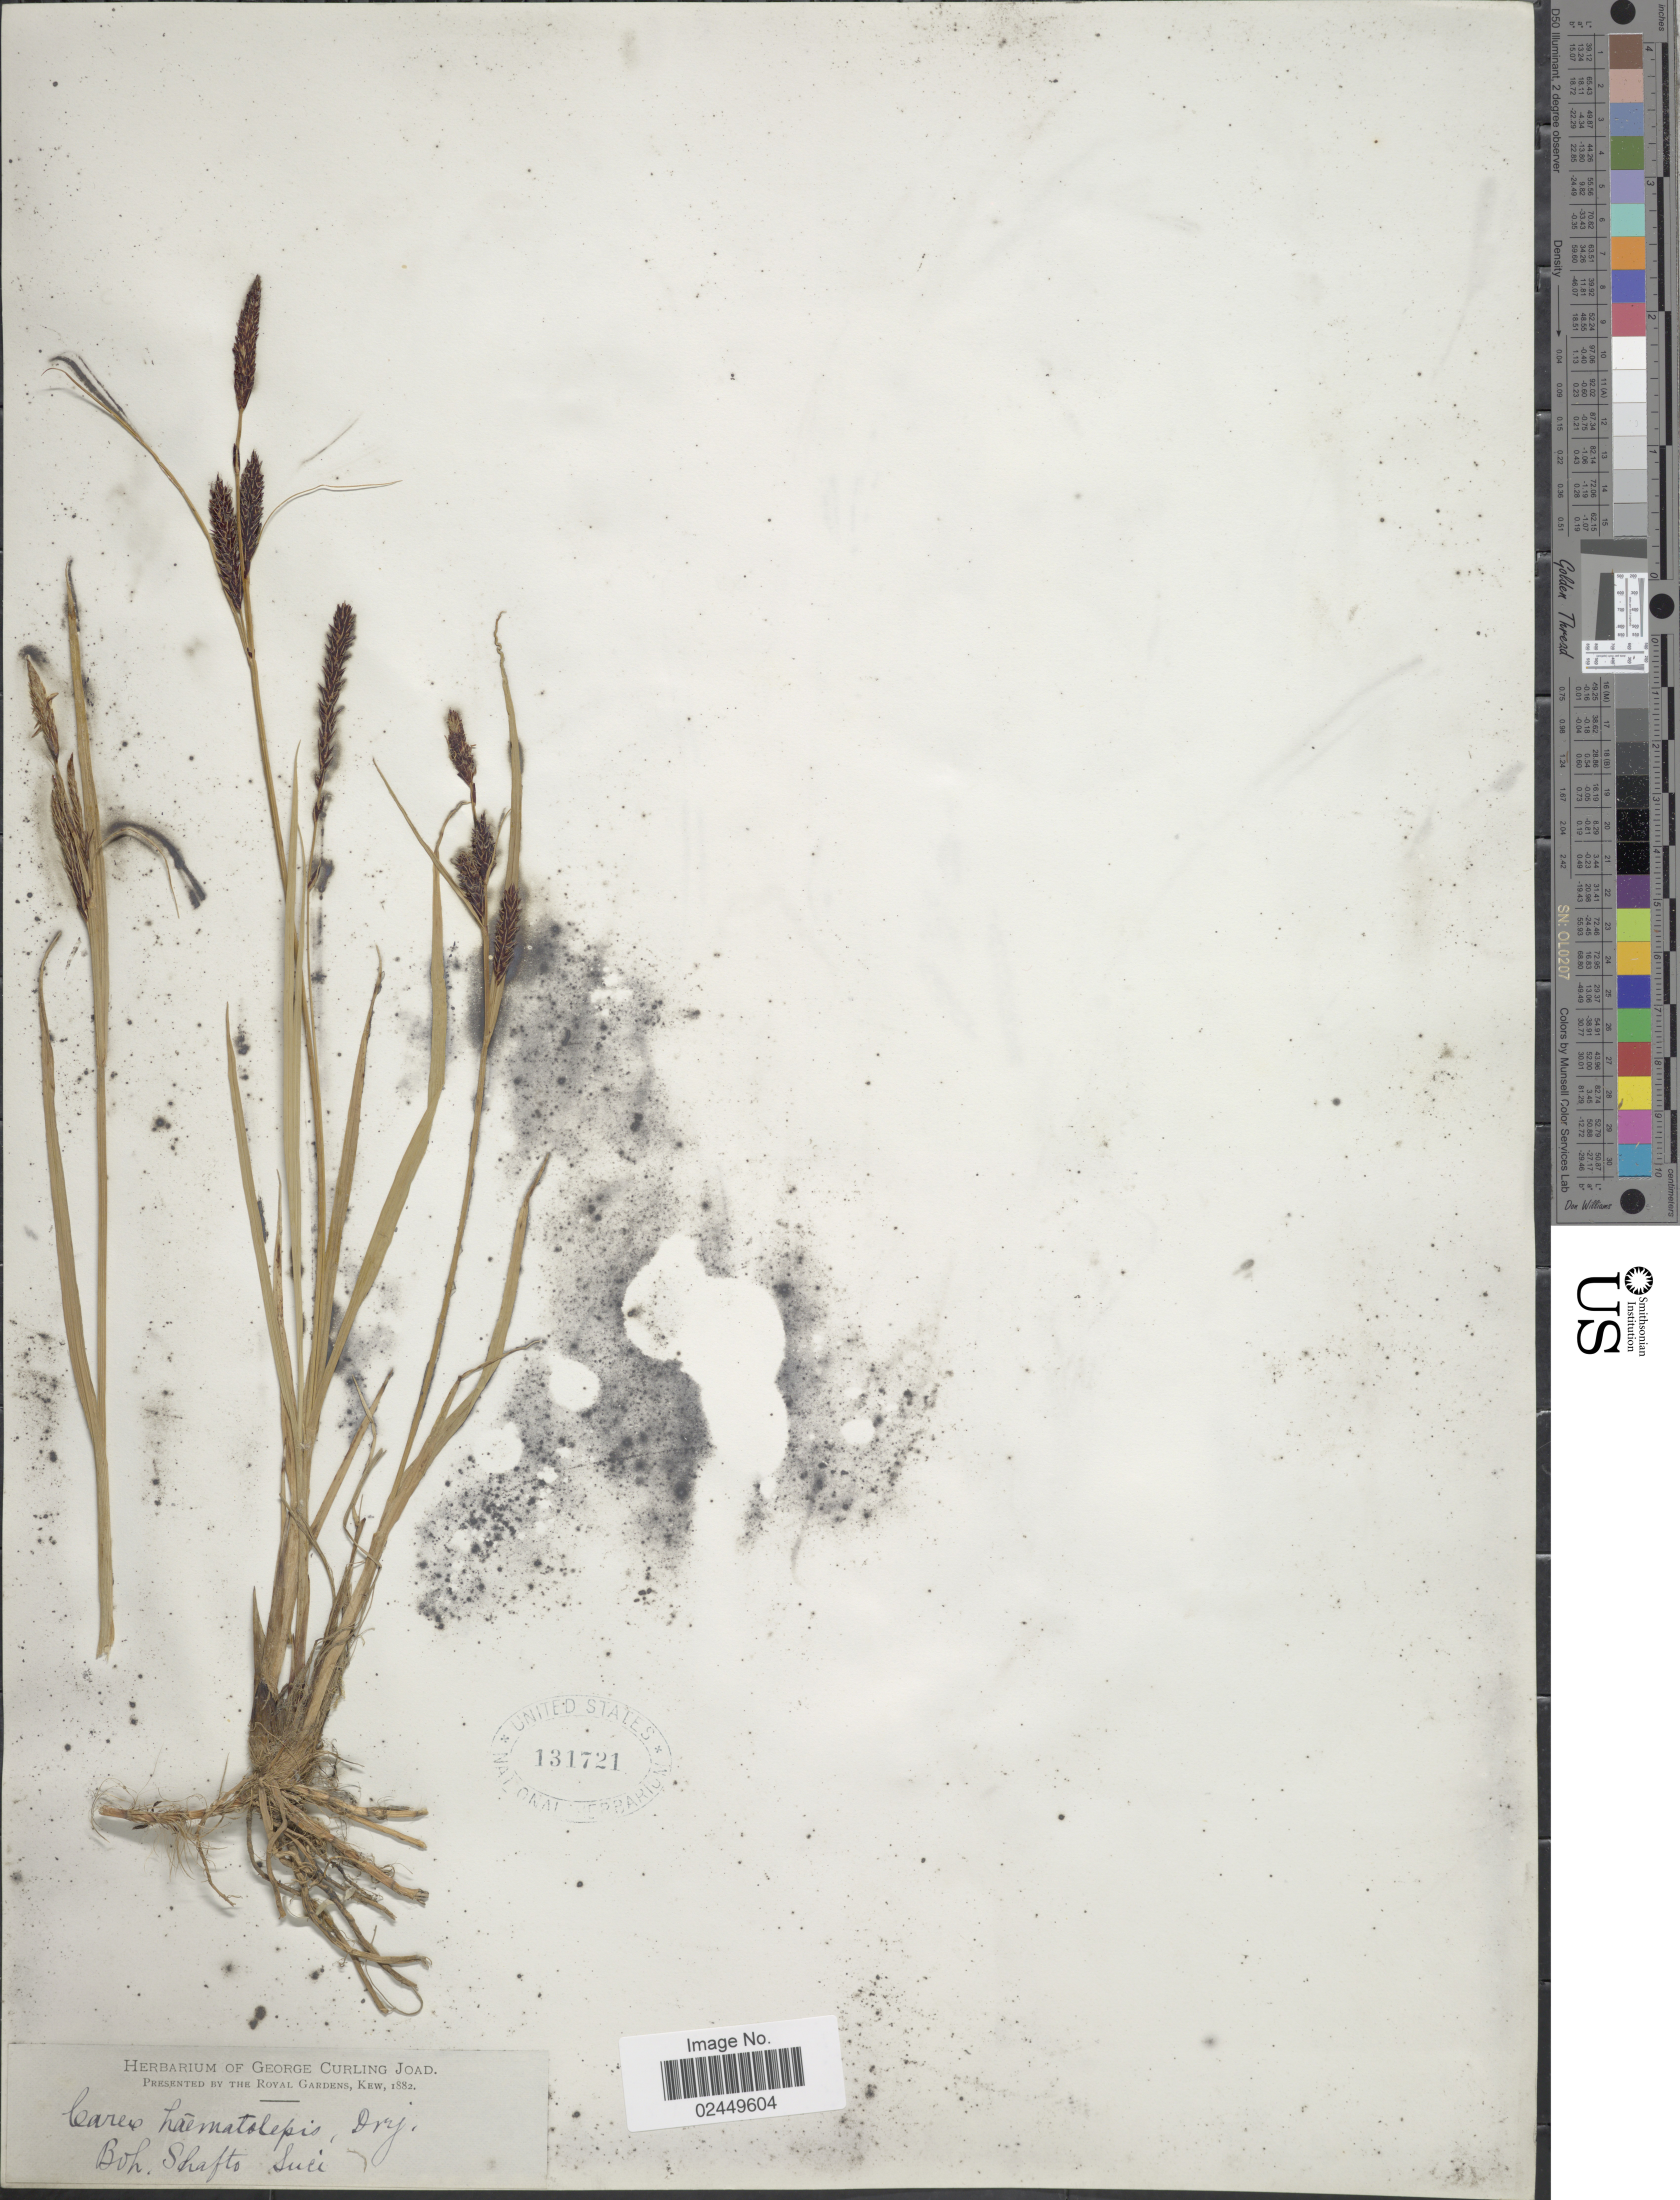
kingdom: Plantae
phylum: Tracheophyta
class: Liliopsida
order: Poales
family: Cyperaceae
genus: Carex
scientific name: Carex x haematolepis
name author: Drejer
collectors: ex herb. George Curling Joad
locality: Boh. Shafto. Suci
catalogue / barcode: US 131721